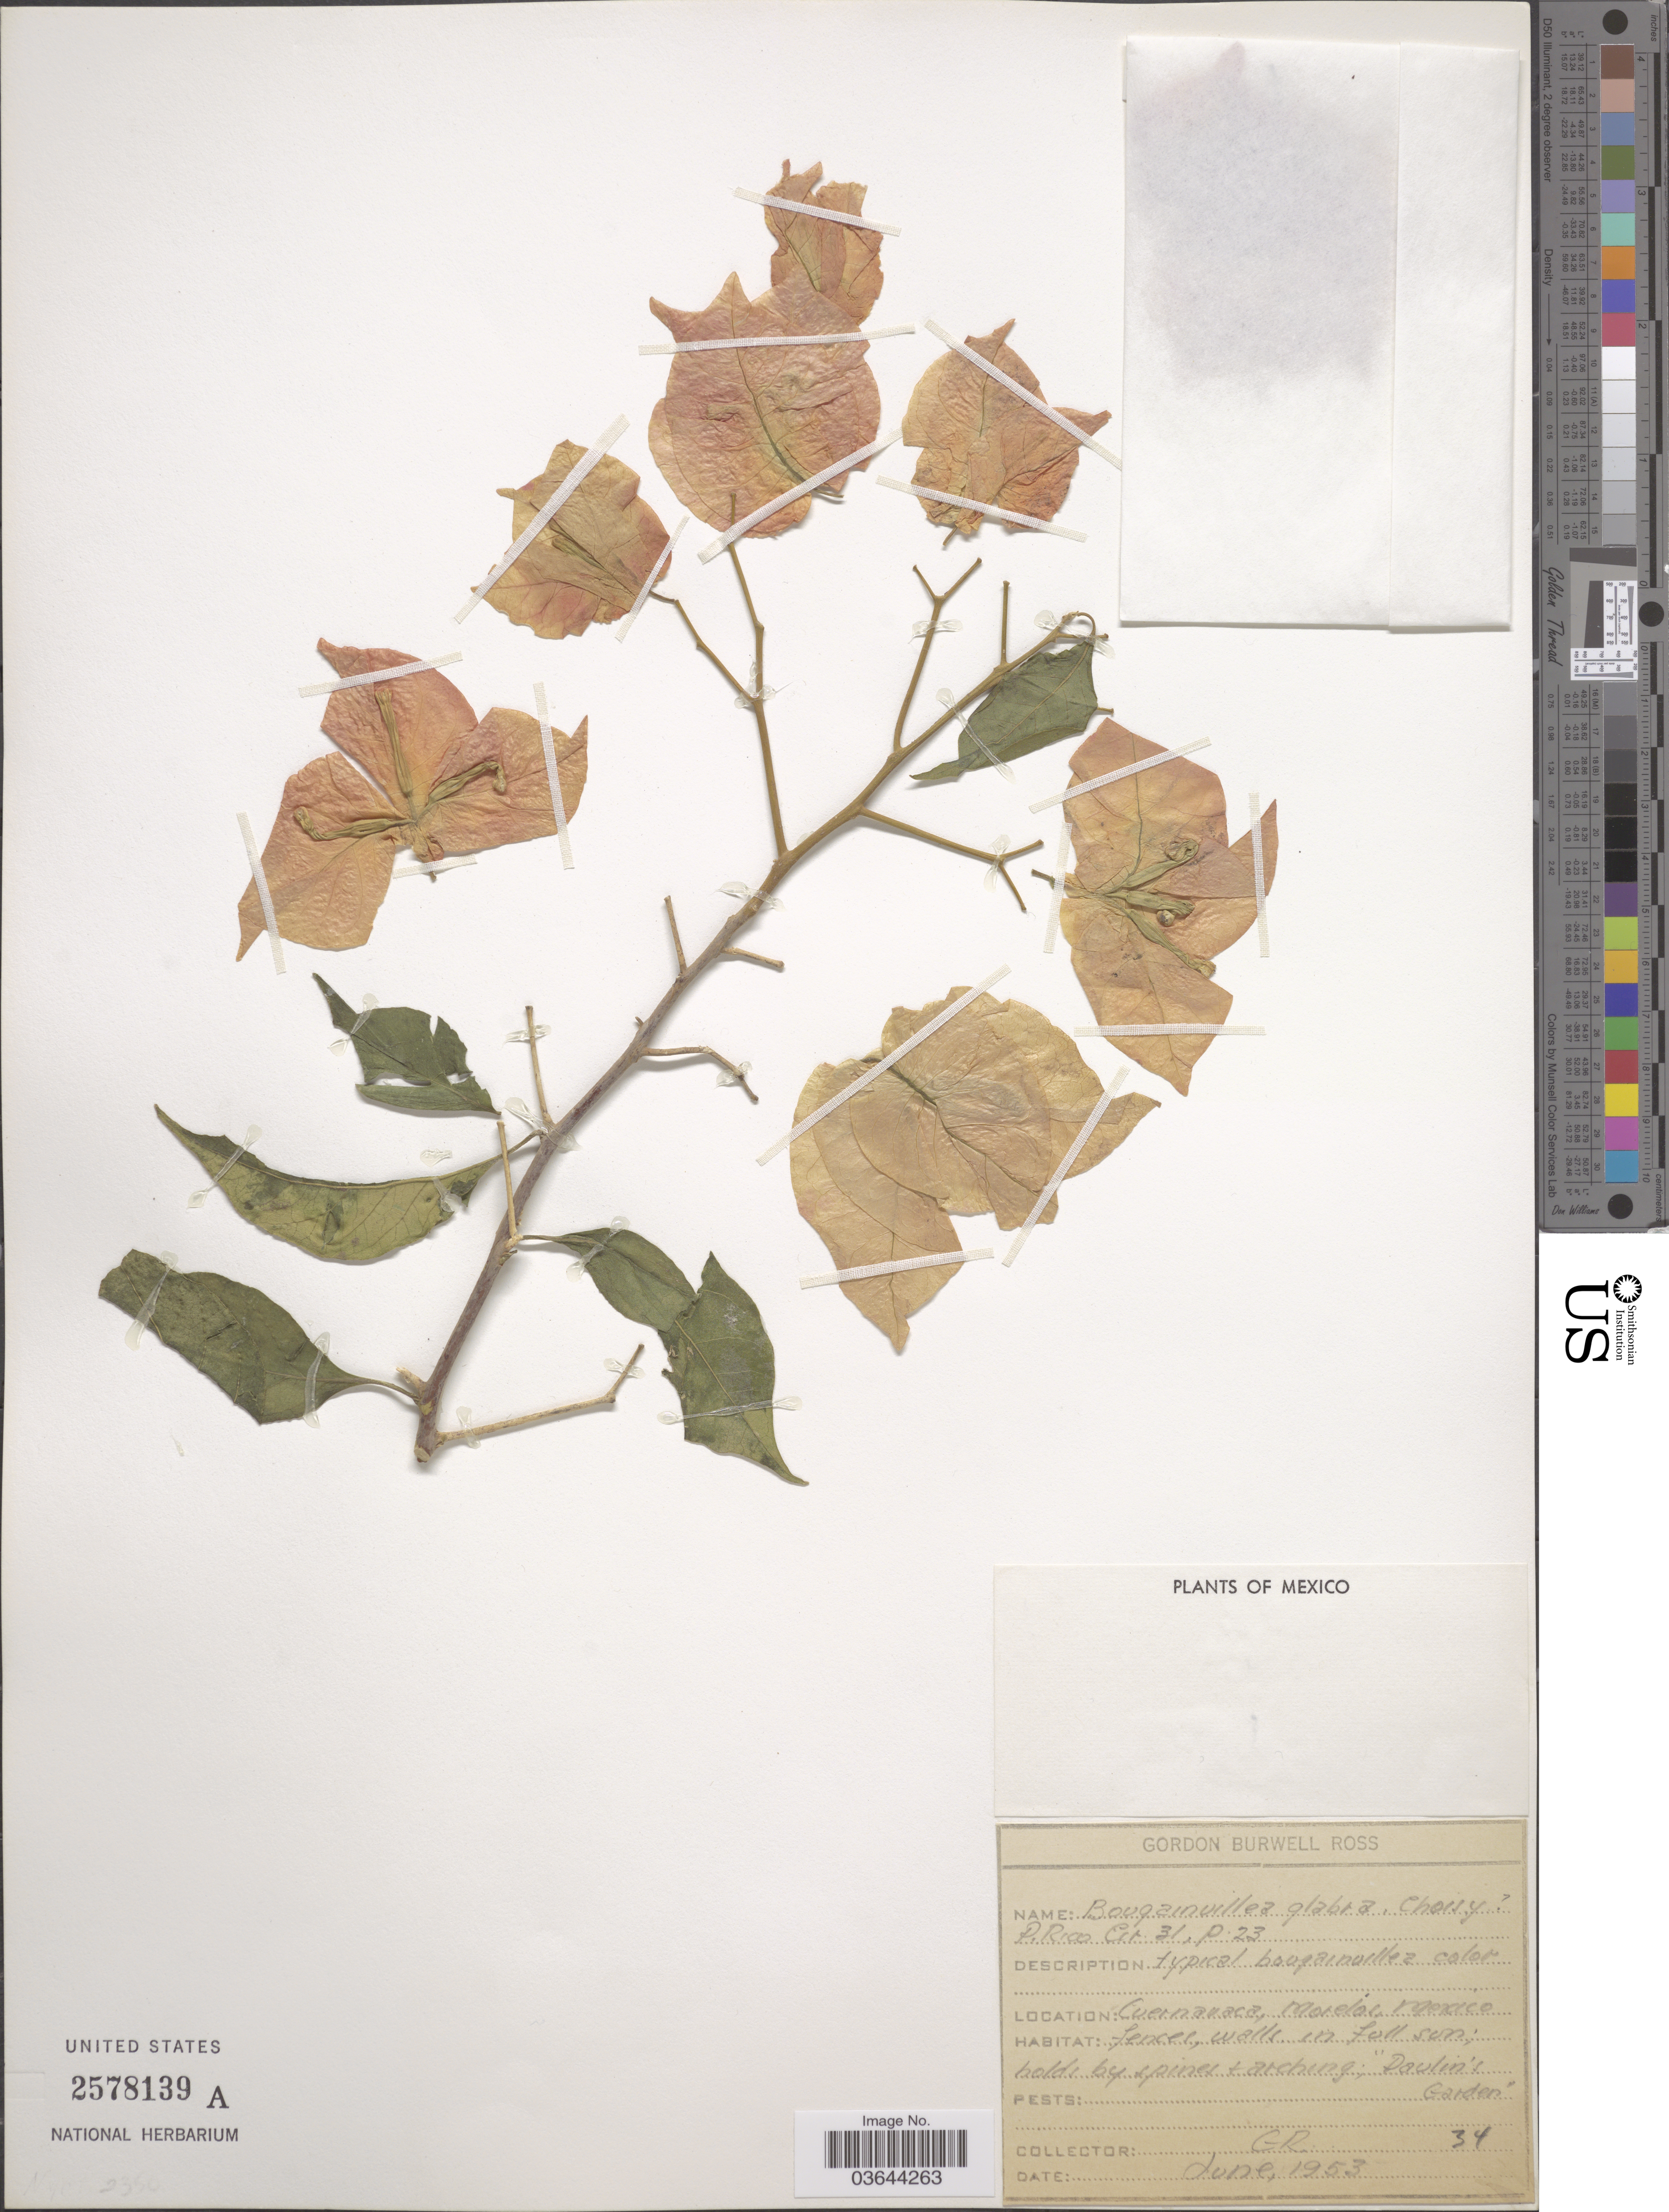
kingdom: Plantae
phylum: Tracheophyta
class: Magnoliopsida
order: Caryophyllales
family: Nyctaginaceae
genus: Bougainvillea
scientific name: Bougainvillea glabra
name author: Choisy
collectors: G. B. Ross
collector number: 34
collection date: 1953-06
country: Mexico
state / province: Morelos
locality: Cuernauaca. Paulin's Garden.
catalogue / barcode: US 2578139A